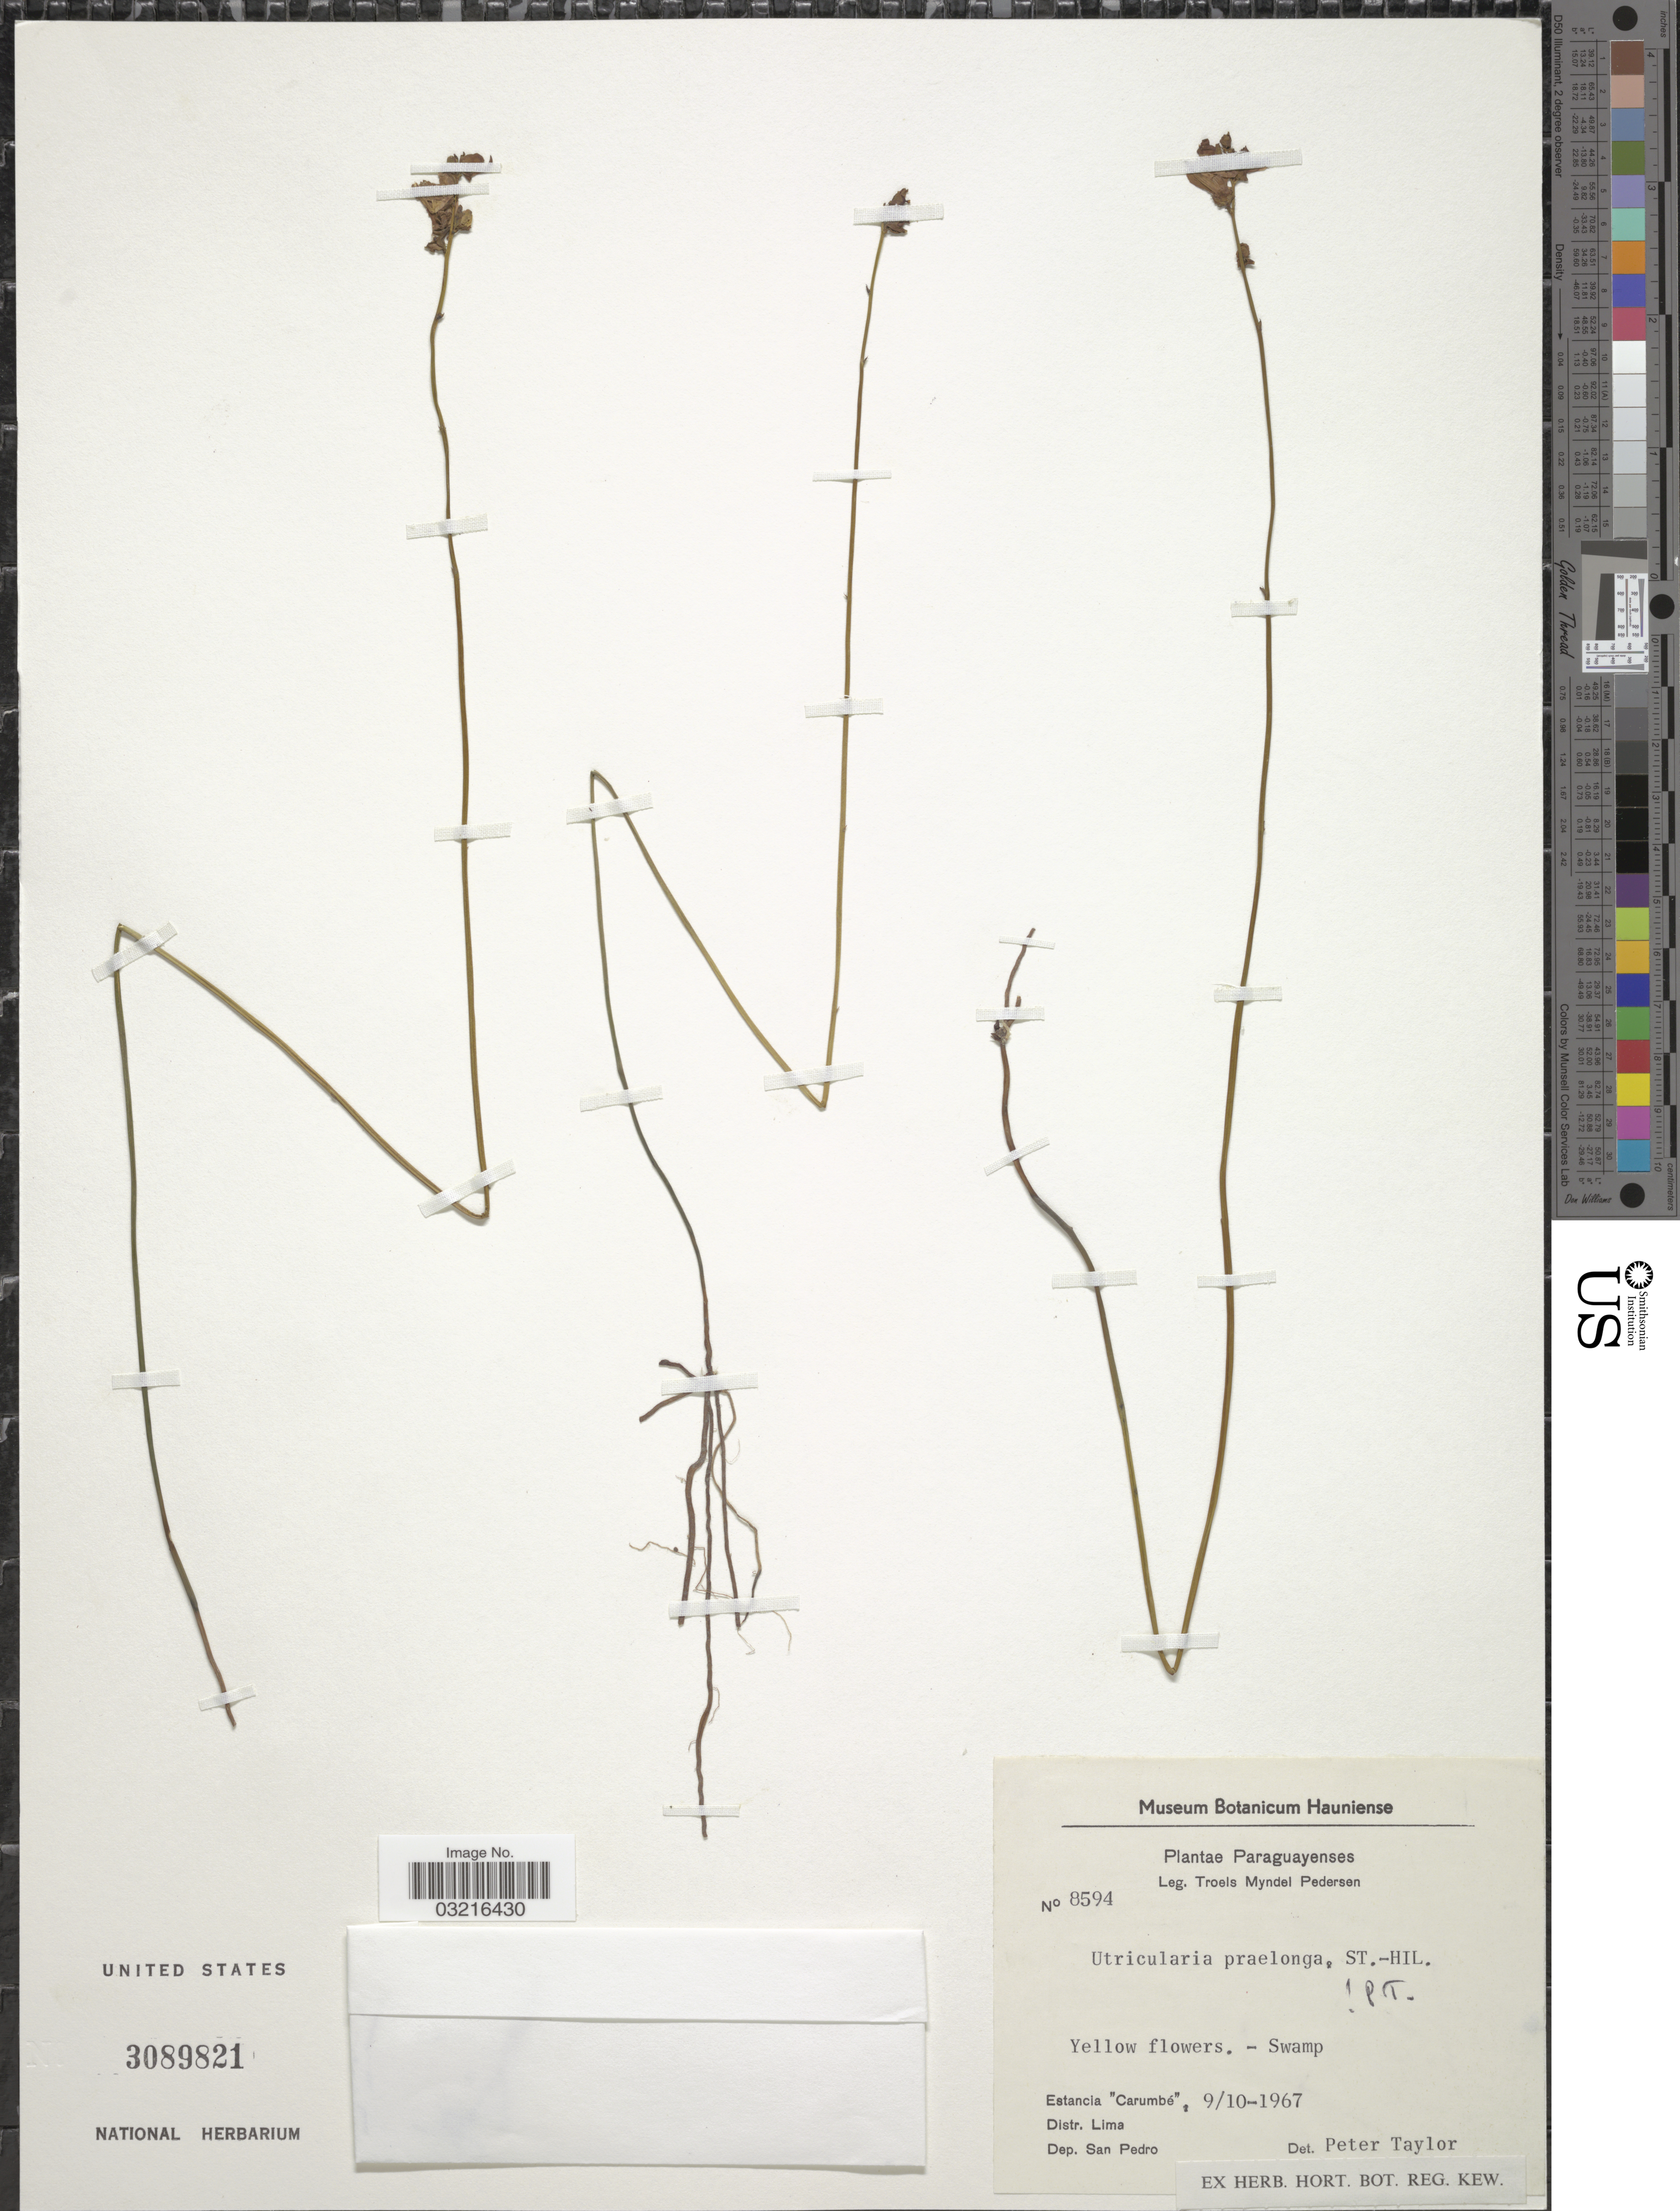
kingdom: Plantae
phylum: Tracheophyta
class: Magnoliopsida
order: Lamiales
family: Lentibulariaceae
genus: Utricularia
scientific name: Utricularia praelonga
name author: A. St.-Hil. & Girard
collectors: T. Pederson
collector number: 8594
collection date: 1967-10-09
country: Paraguay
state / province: San Pedro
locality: Estancia "Carumbé", Distr. Lima, Dep. San Pedro.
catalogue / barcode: US 3089821